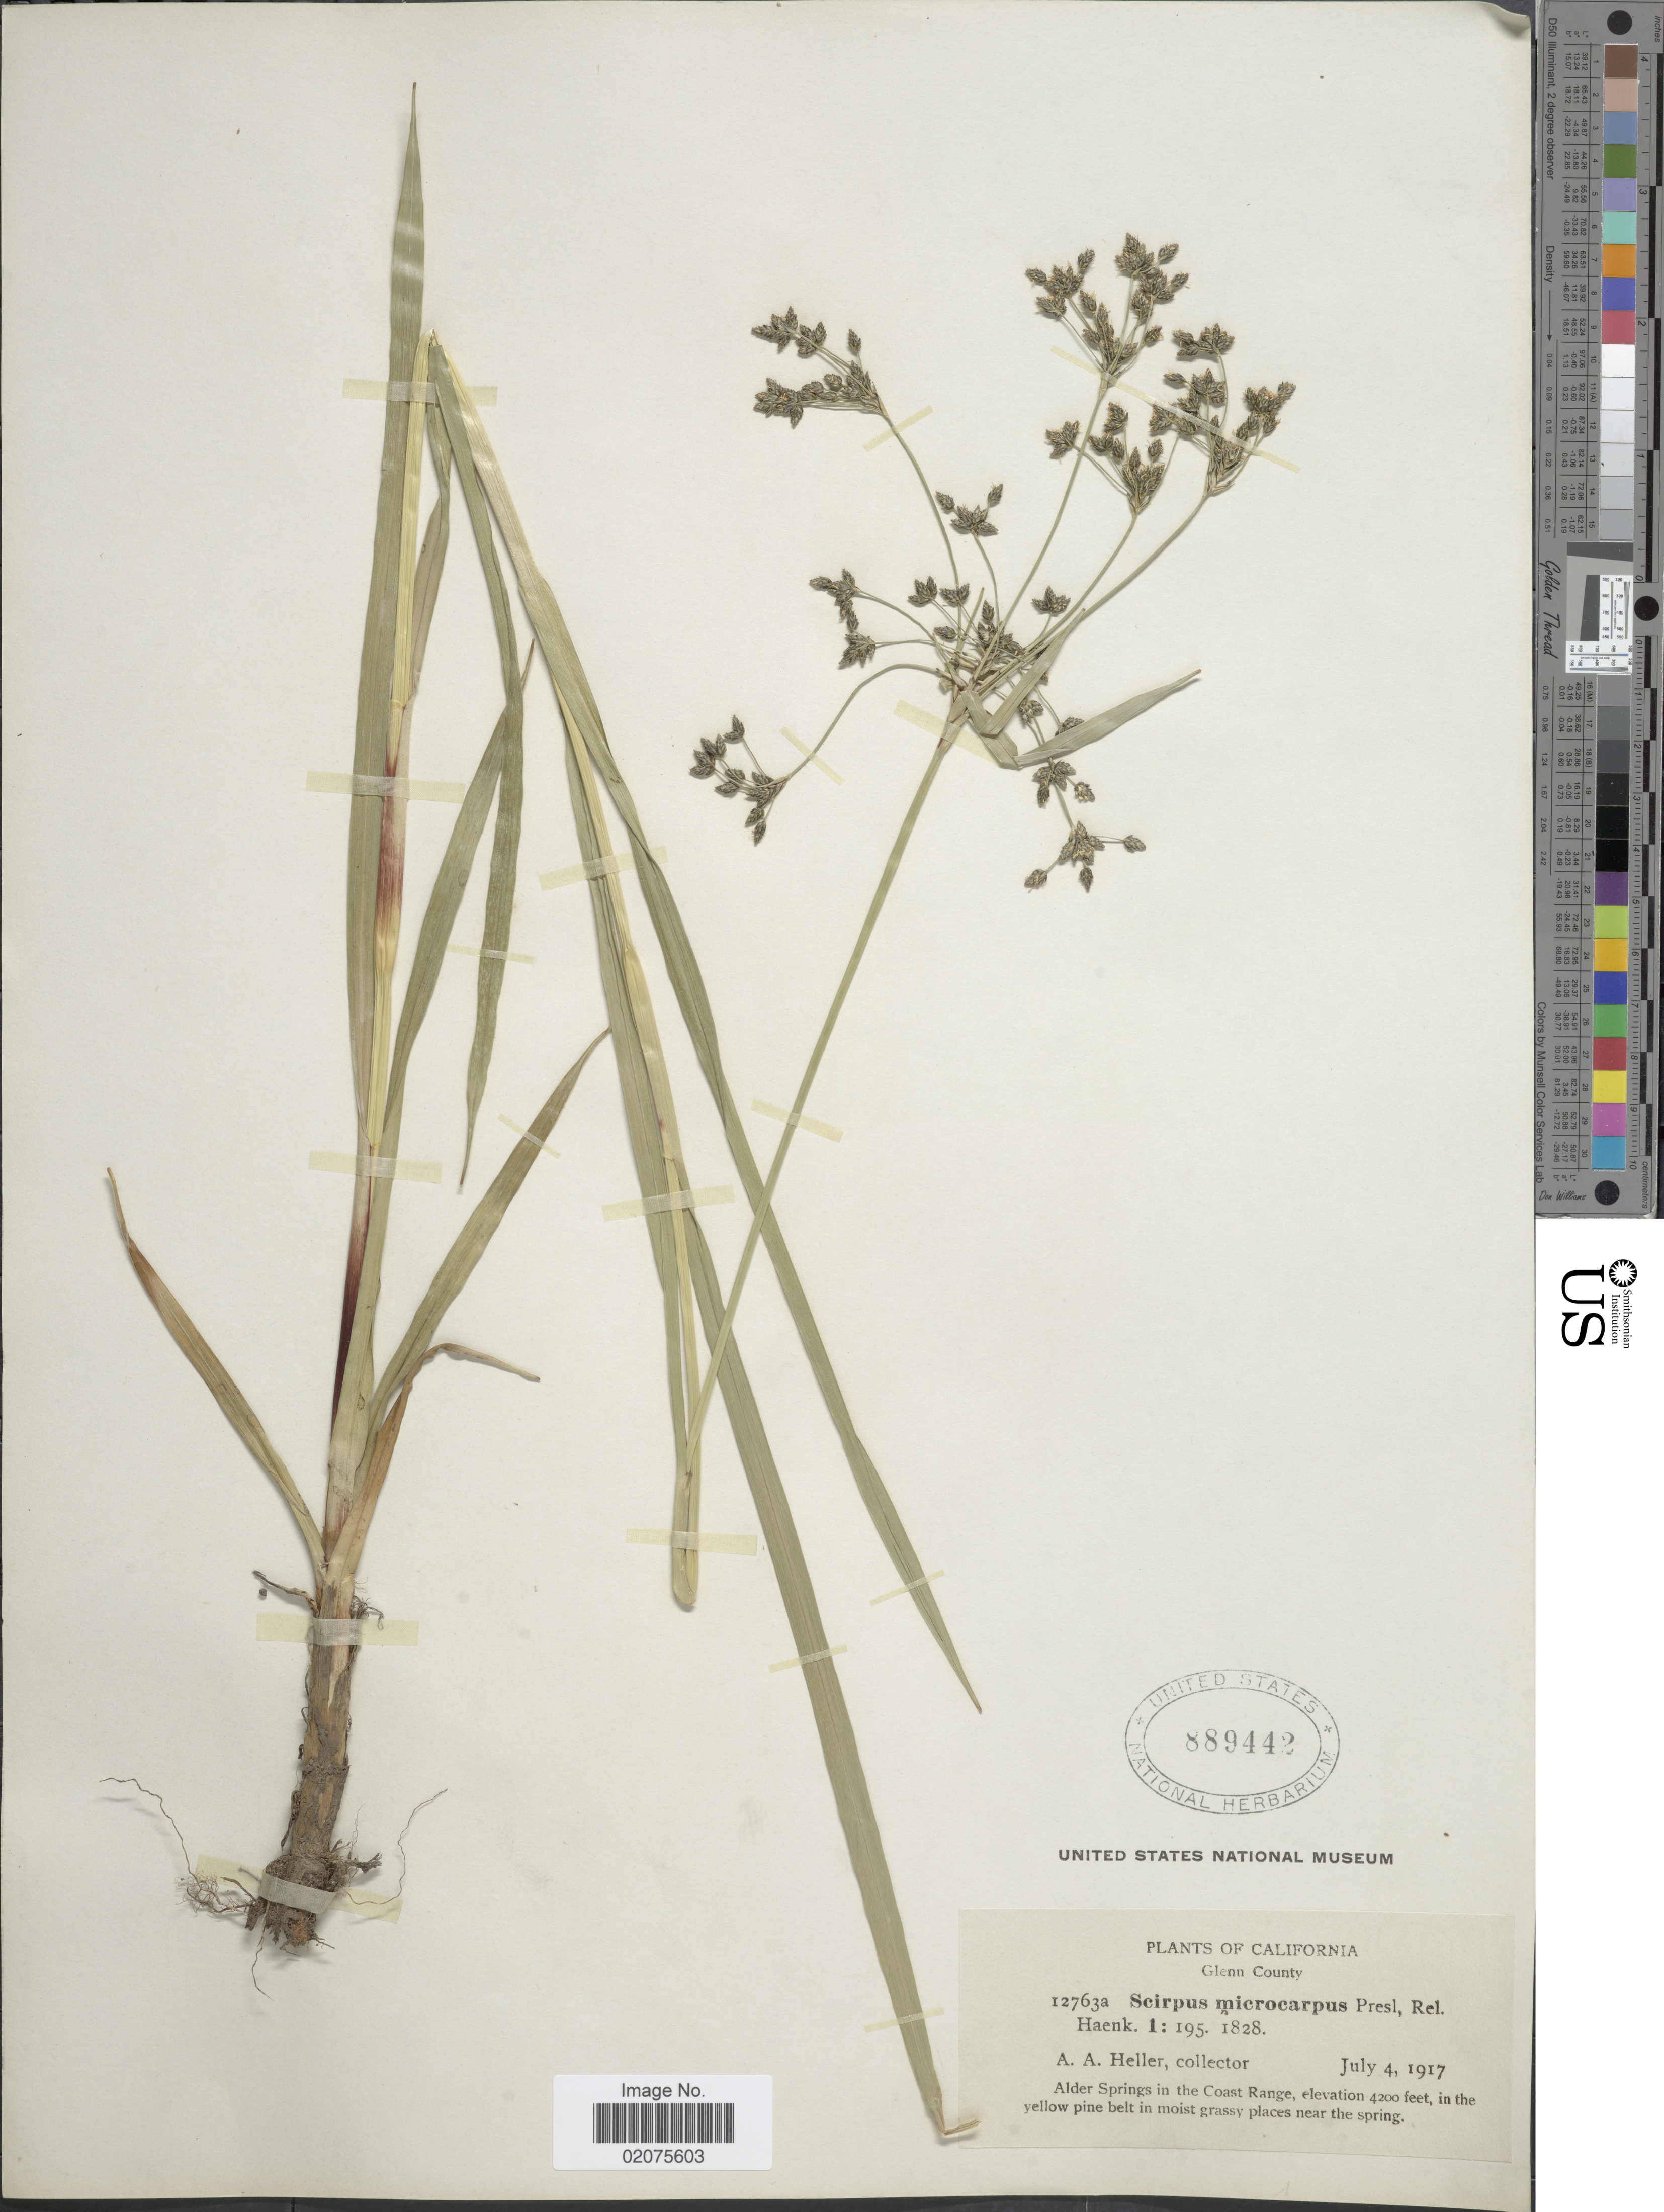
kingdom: Plantae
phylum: Tracheophyta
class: Liliopsida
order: Poales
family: Cyperaceae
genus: Scirpus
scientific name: Scirpus microcarpus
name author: J. Presl & C. Presl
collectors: A. A. Heller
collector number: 12763a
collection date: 1917-07-04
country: United States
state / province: California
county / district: Glenn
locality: Glenn County. Alder Springs in the Coast Range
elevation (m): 1280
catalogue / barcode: US 889442